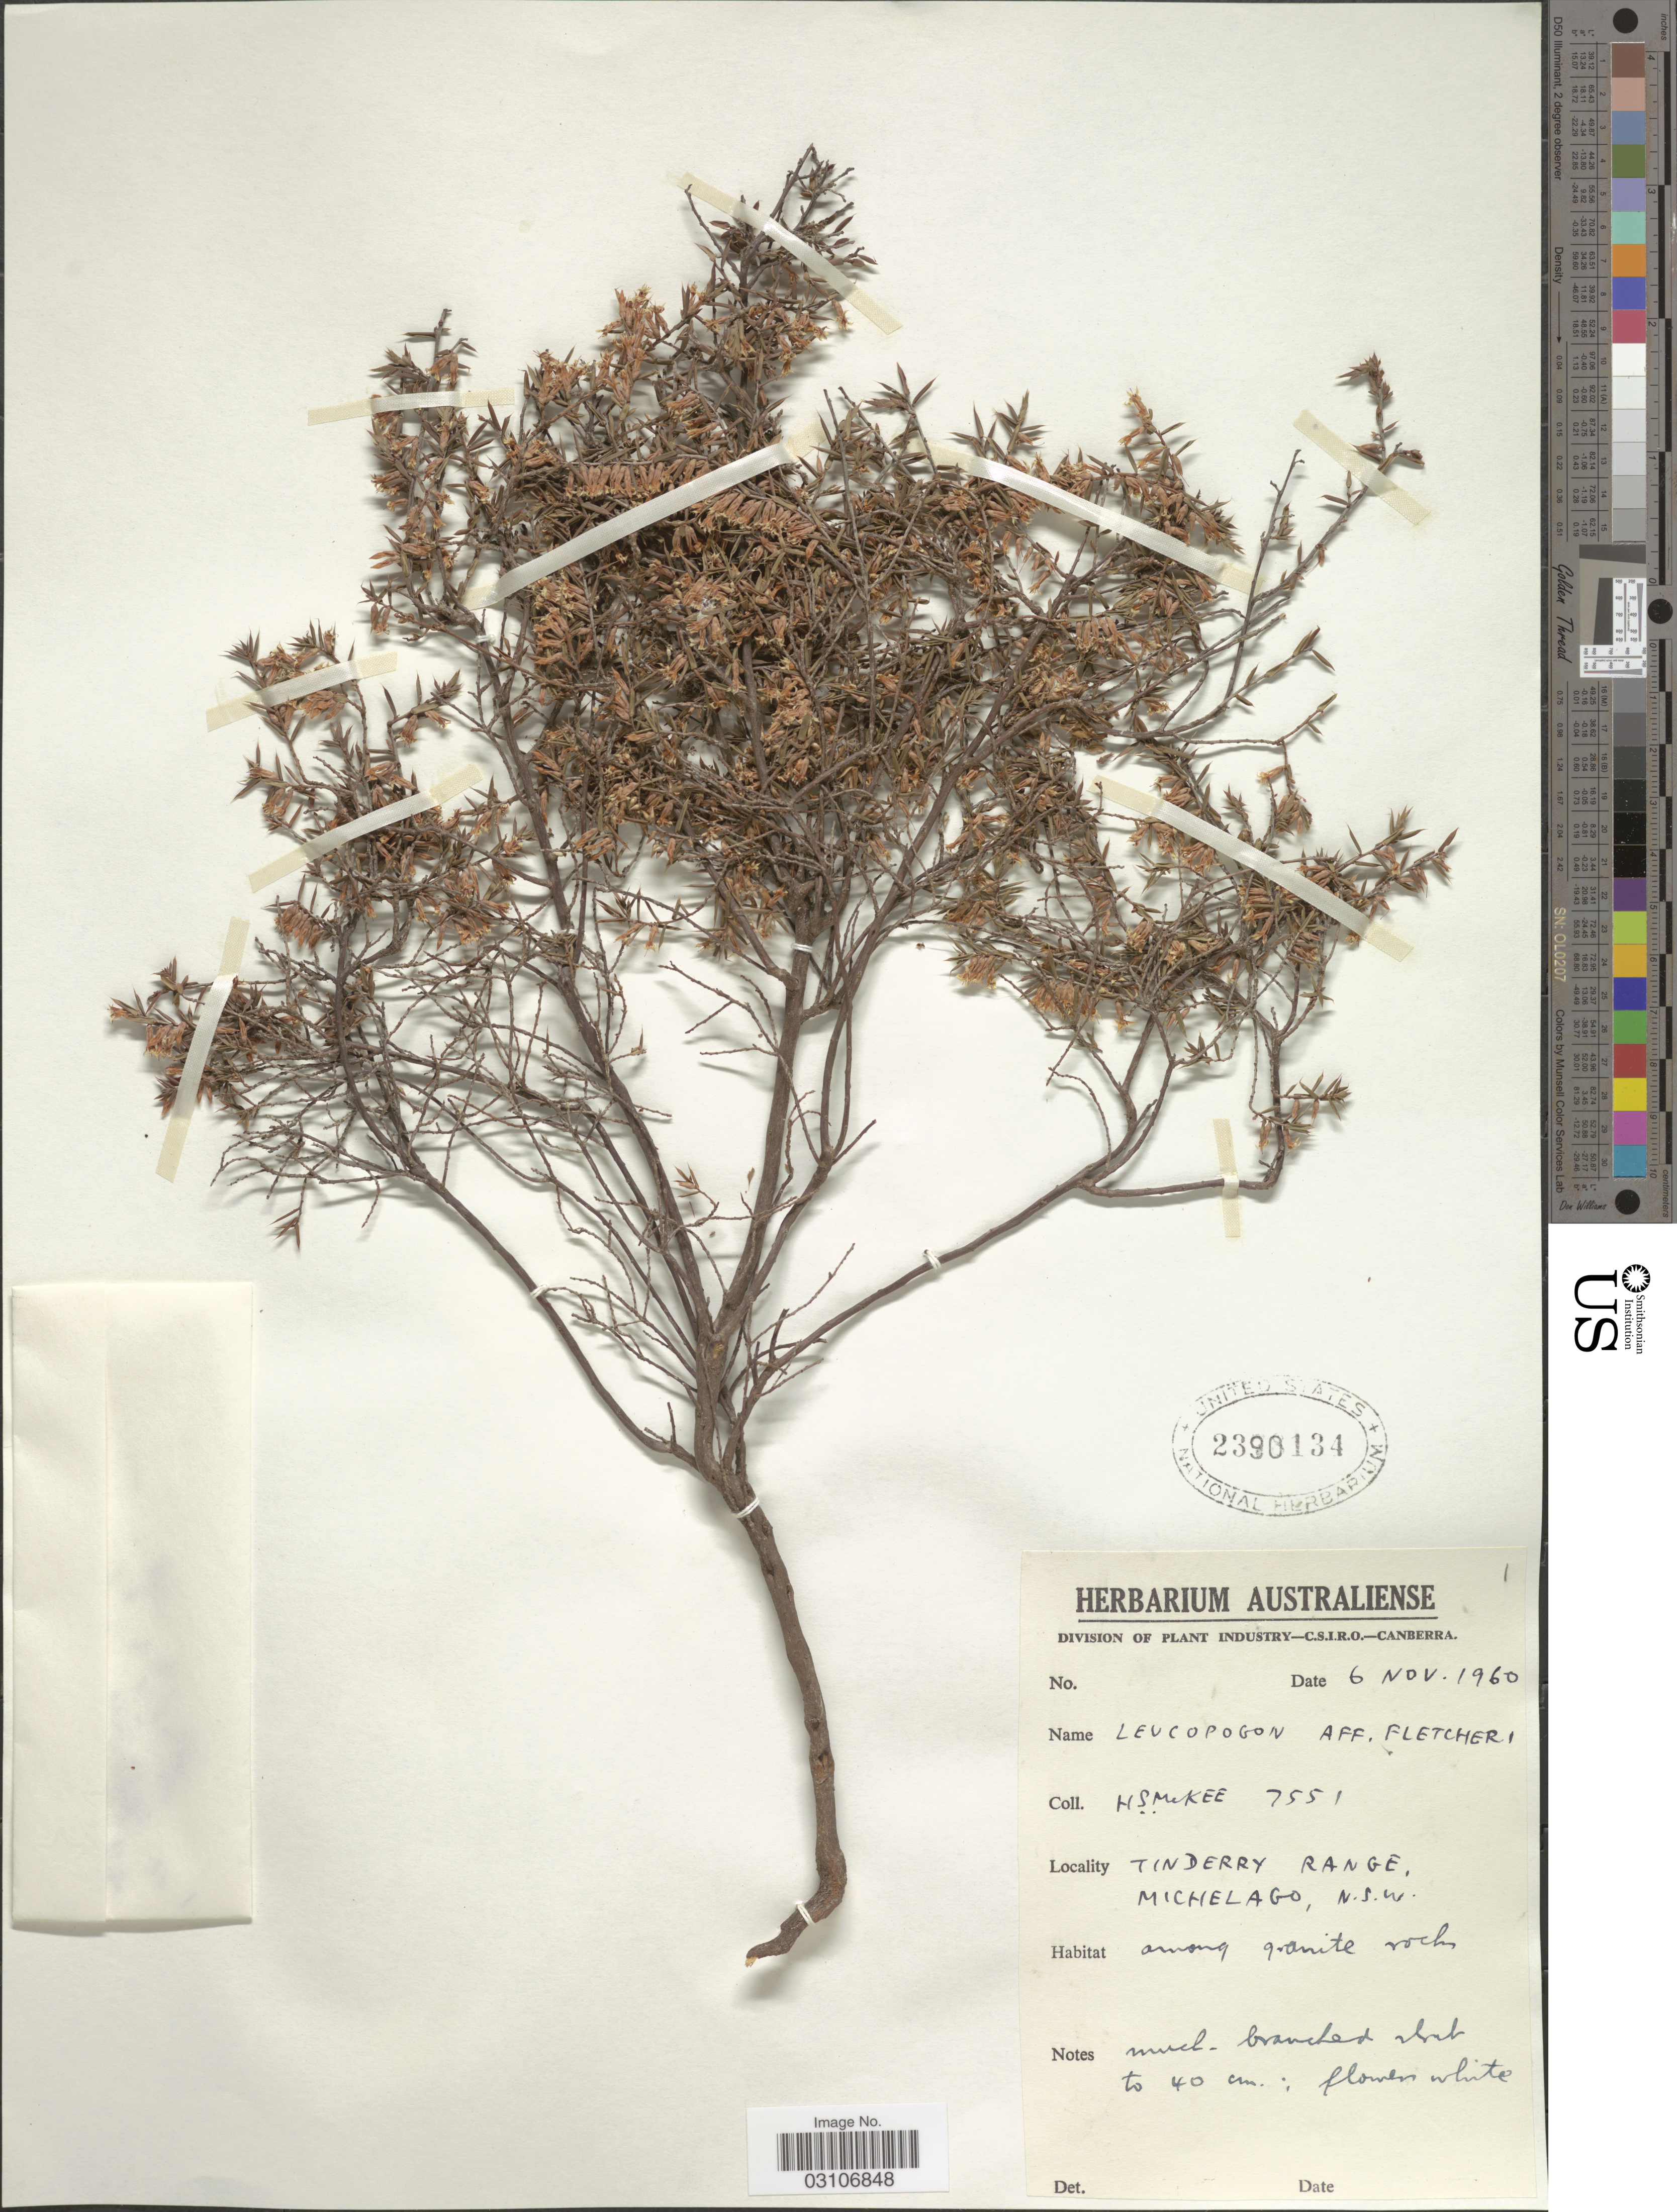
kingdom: Plantae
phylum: Tracheophyta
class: Magnoliopsida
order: Ericales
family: Ericaceae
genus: Leucopogon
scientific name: Leucopogon fletcheri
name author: Maiden & Betche.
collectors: H. S. McKee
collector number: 7551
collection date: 1960-11-06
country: Australia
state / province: New South Wales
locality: Tinderyy, Range, Michelago.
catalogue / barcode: US 2390134